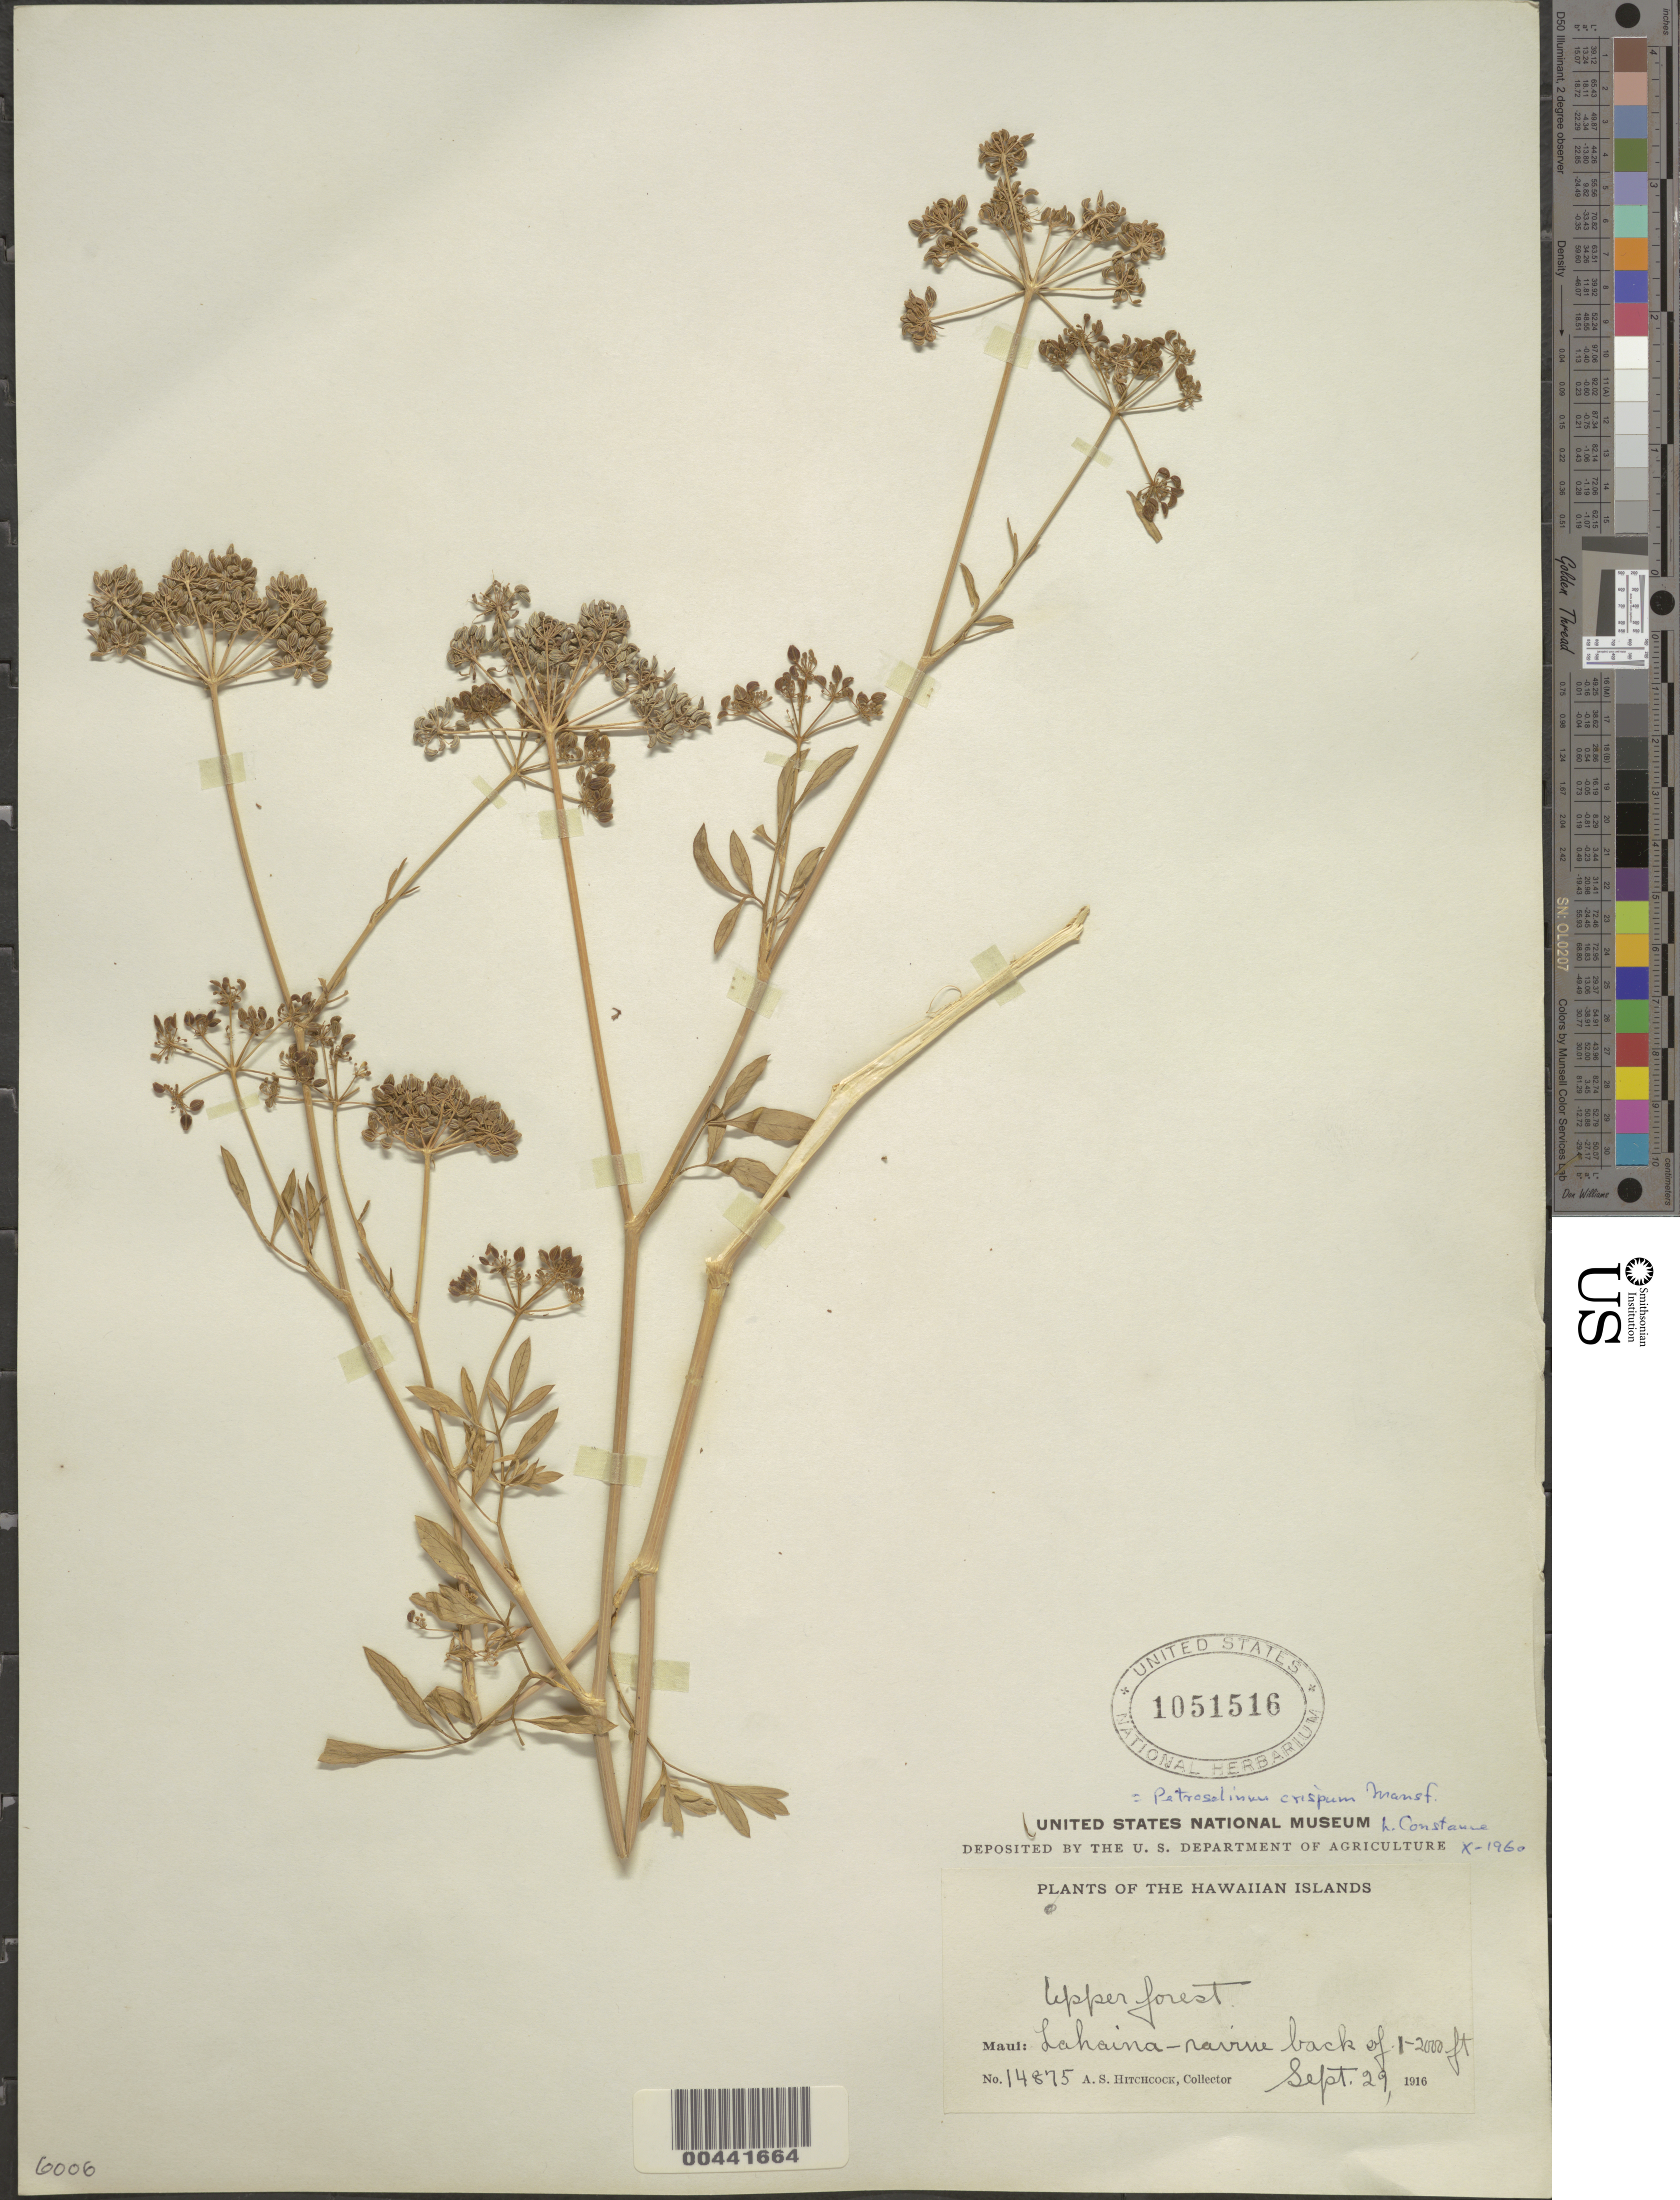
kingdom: Plantae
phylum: Tracheophyta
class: Magnoliopsida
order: Apiales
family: Apiaceae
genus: Petroselinum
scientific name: Petroselinum crispum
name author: (Mill.) Fuss.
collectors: A. S. Hitchcock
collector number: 14875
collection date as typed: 29 Sep 1916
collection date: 1916-09-29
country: United States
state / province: Hawaii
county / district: Maui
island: Maui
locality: Lahaina, ravine back of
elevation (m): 305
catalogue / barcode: US 1051516